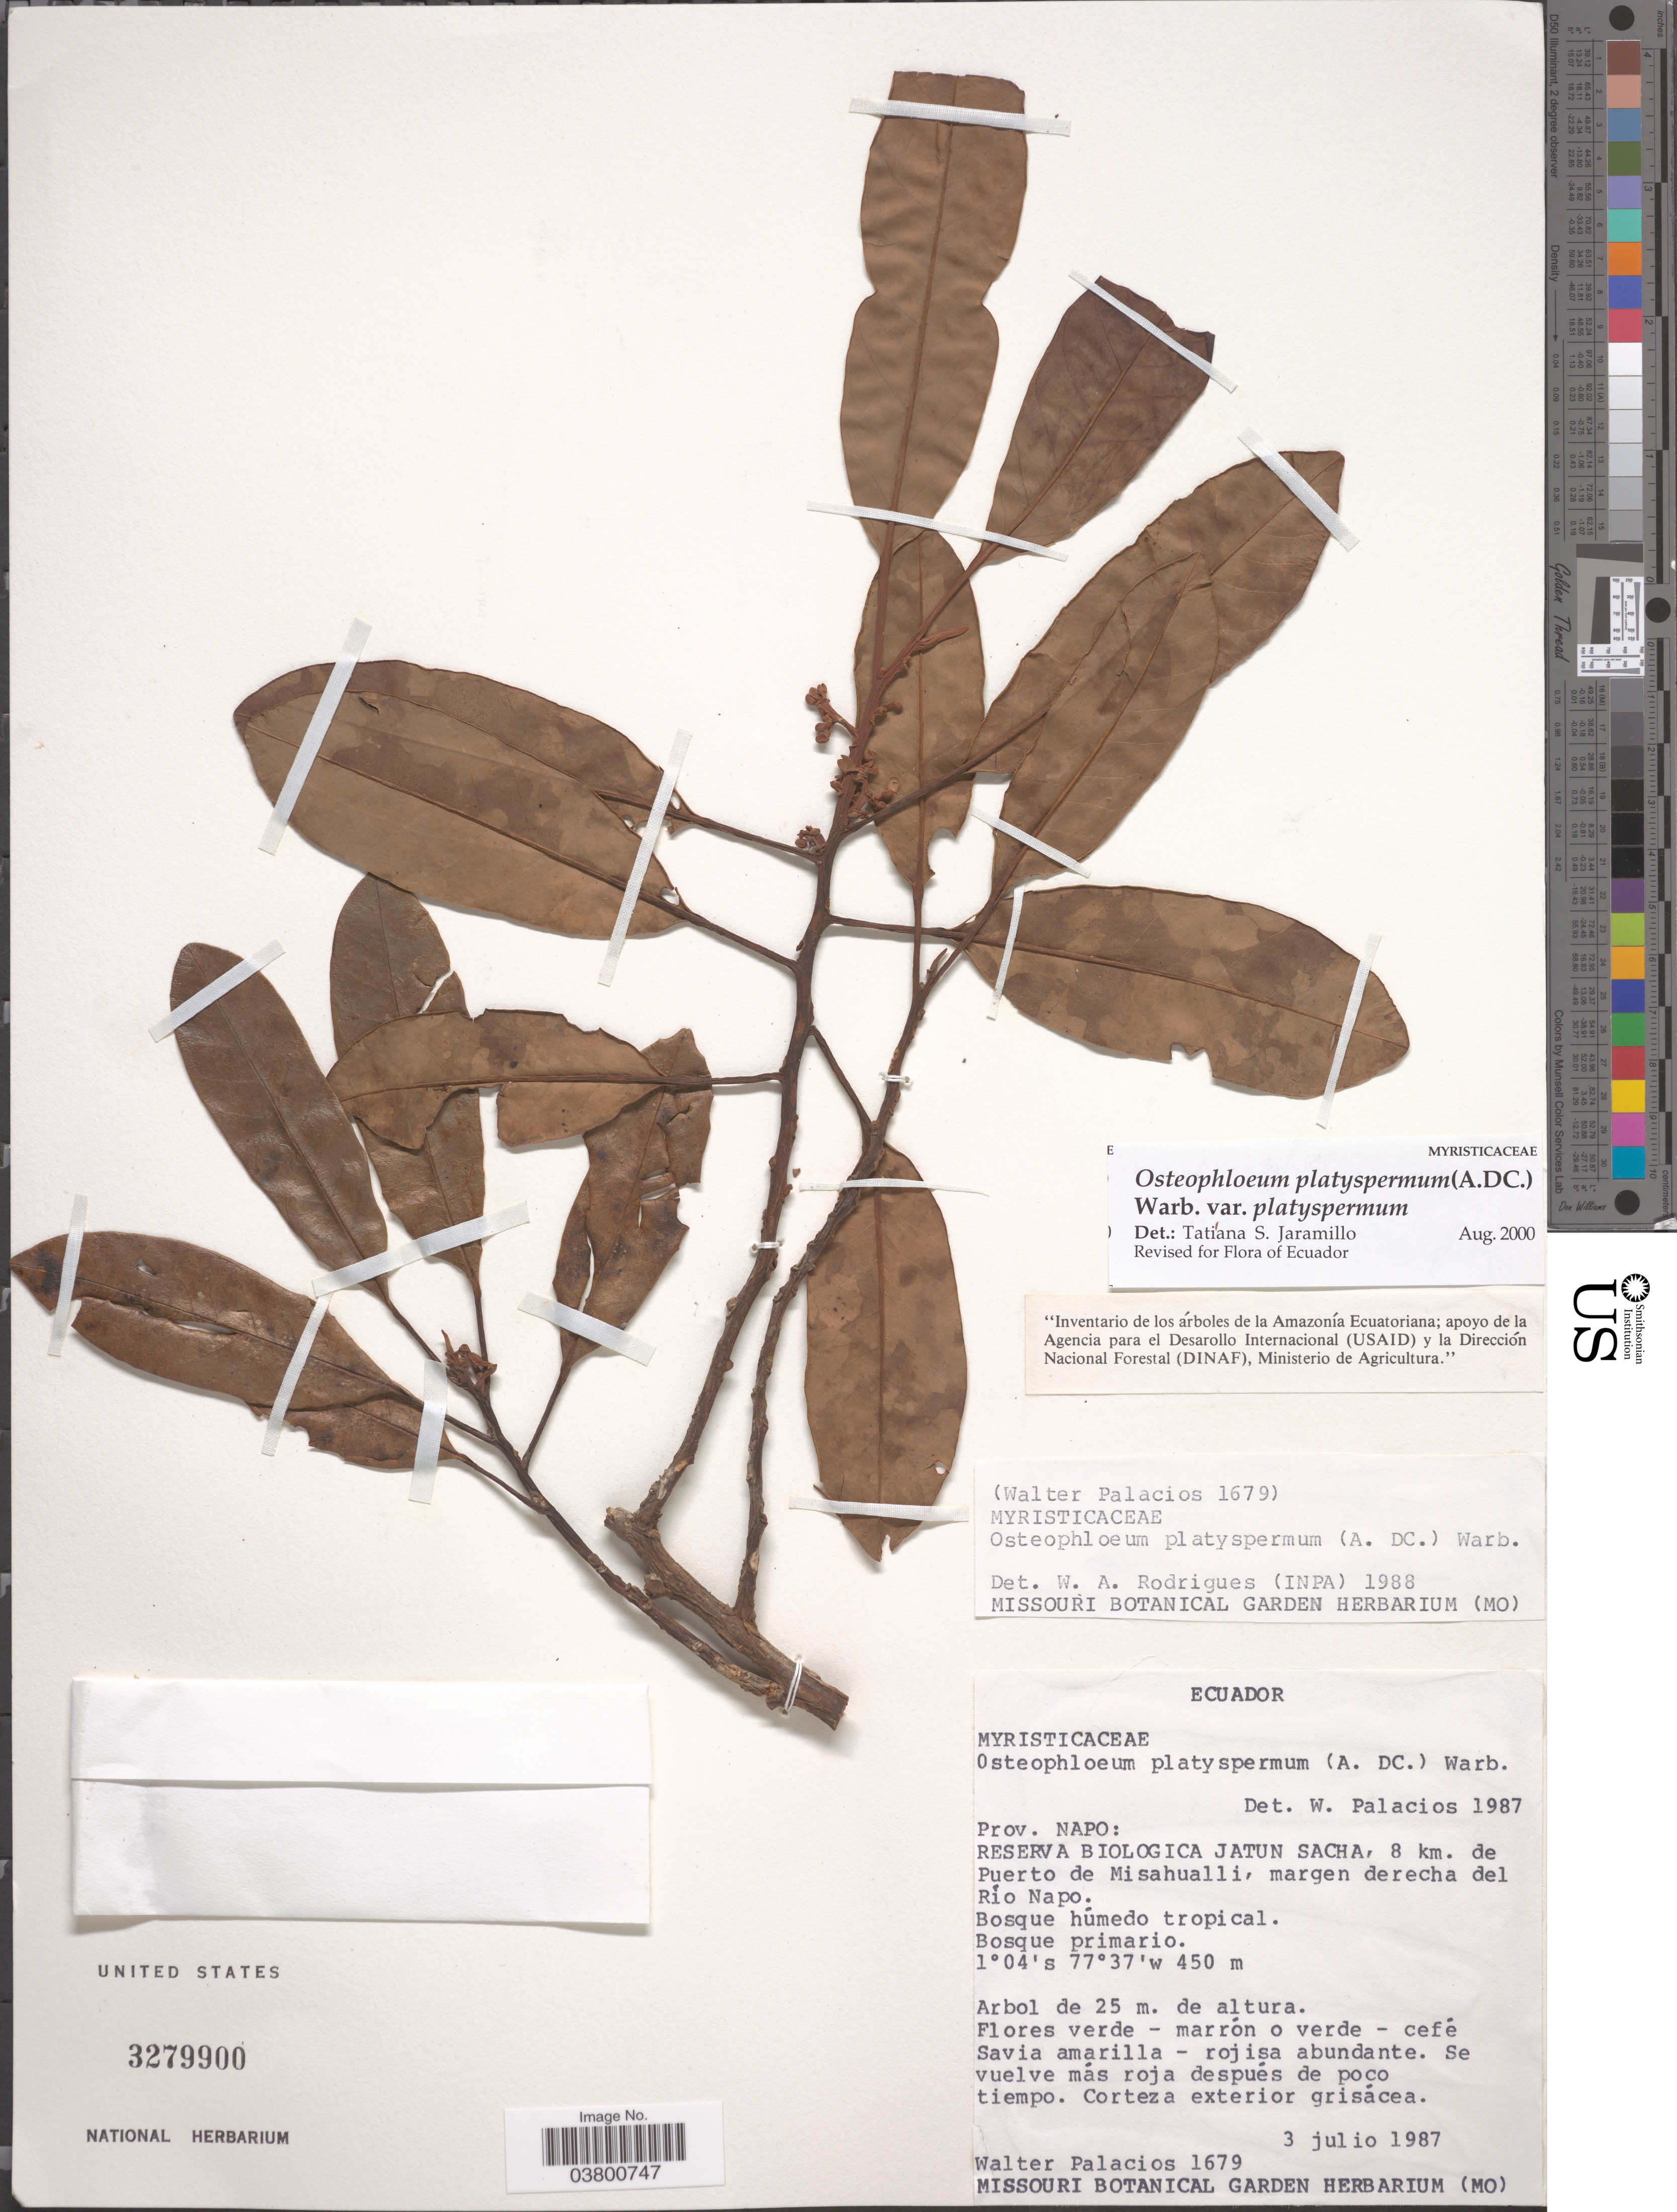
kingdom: Plantae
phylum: Tracheophyta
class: Magnoliopsida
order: Magnoliales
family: Myristicaceae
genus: Osteophloeum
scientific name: Osteophloeum platyspermum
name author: (A. DC.) Warb.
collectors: W. Palacios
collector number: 1679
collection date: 1987-07-03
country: Ecuador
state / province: Napo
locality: Reserva Biologica Jatun Sacha, 8 km. de Puerto de Misahualli, margen derecha del Río Napo.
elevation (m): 450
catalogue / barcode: US 3279900